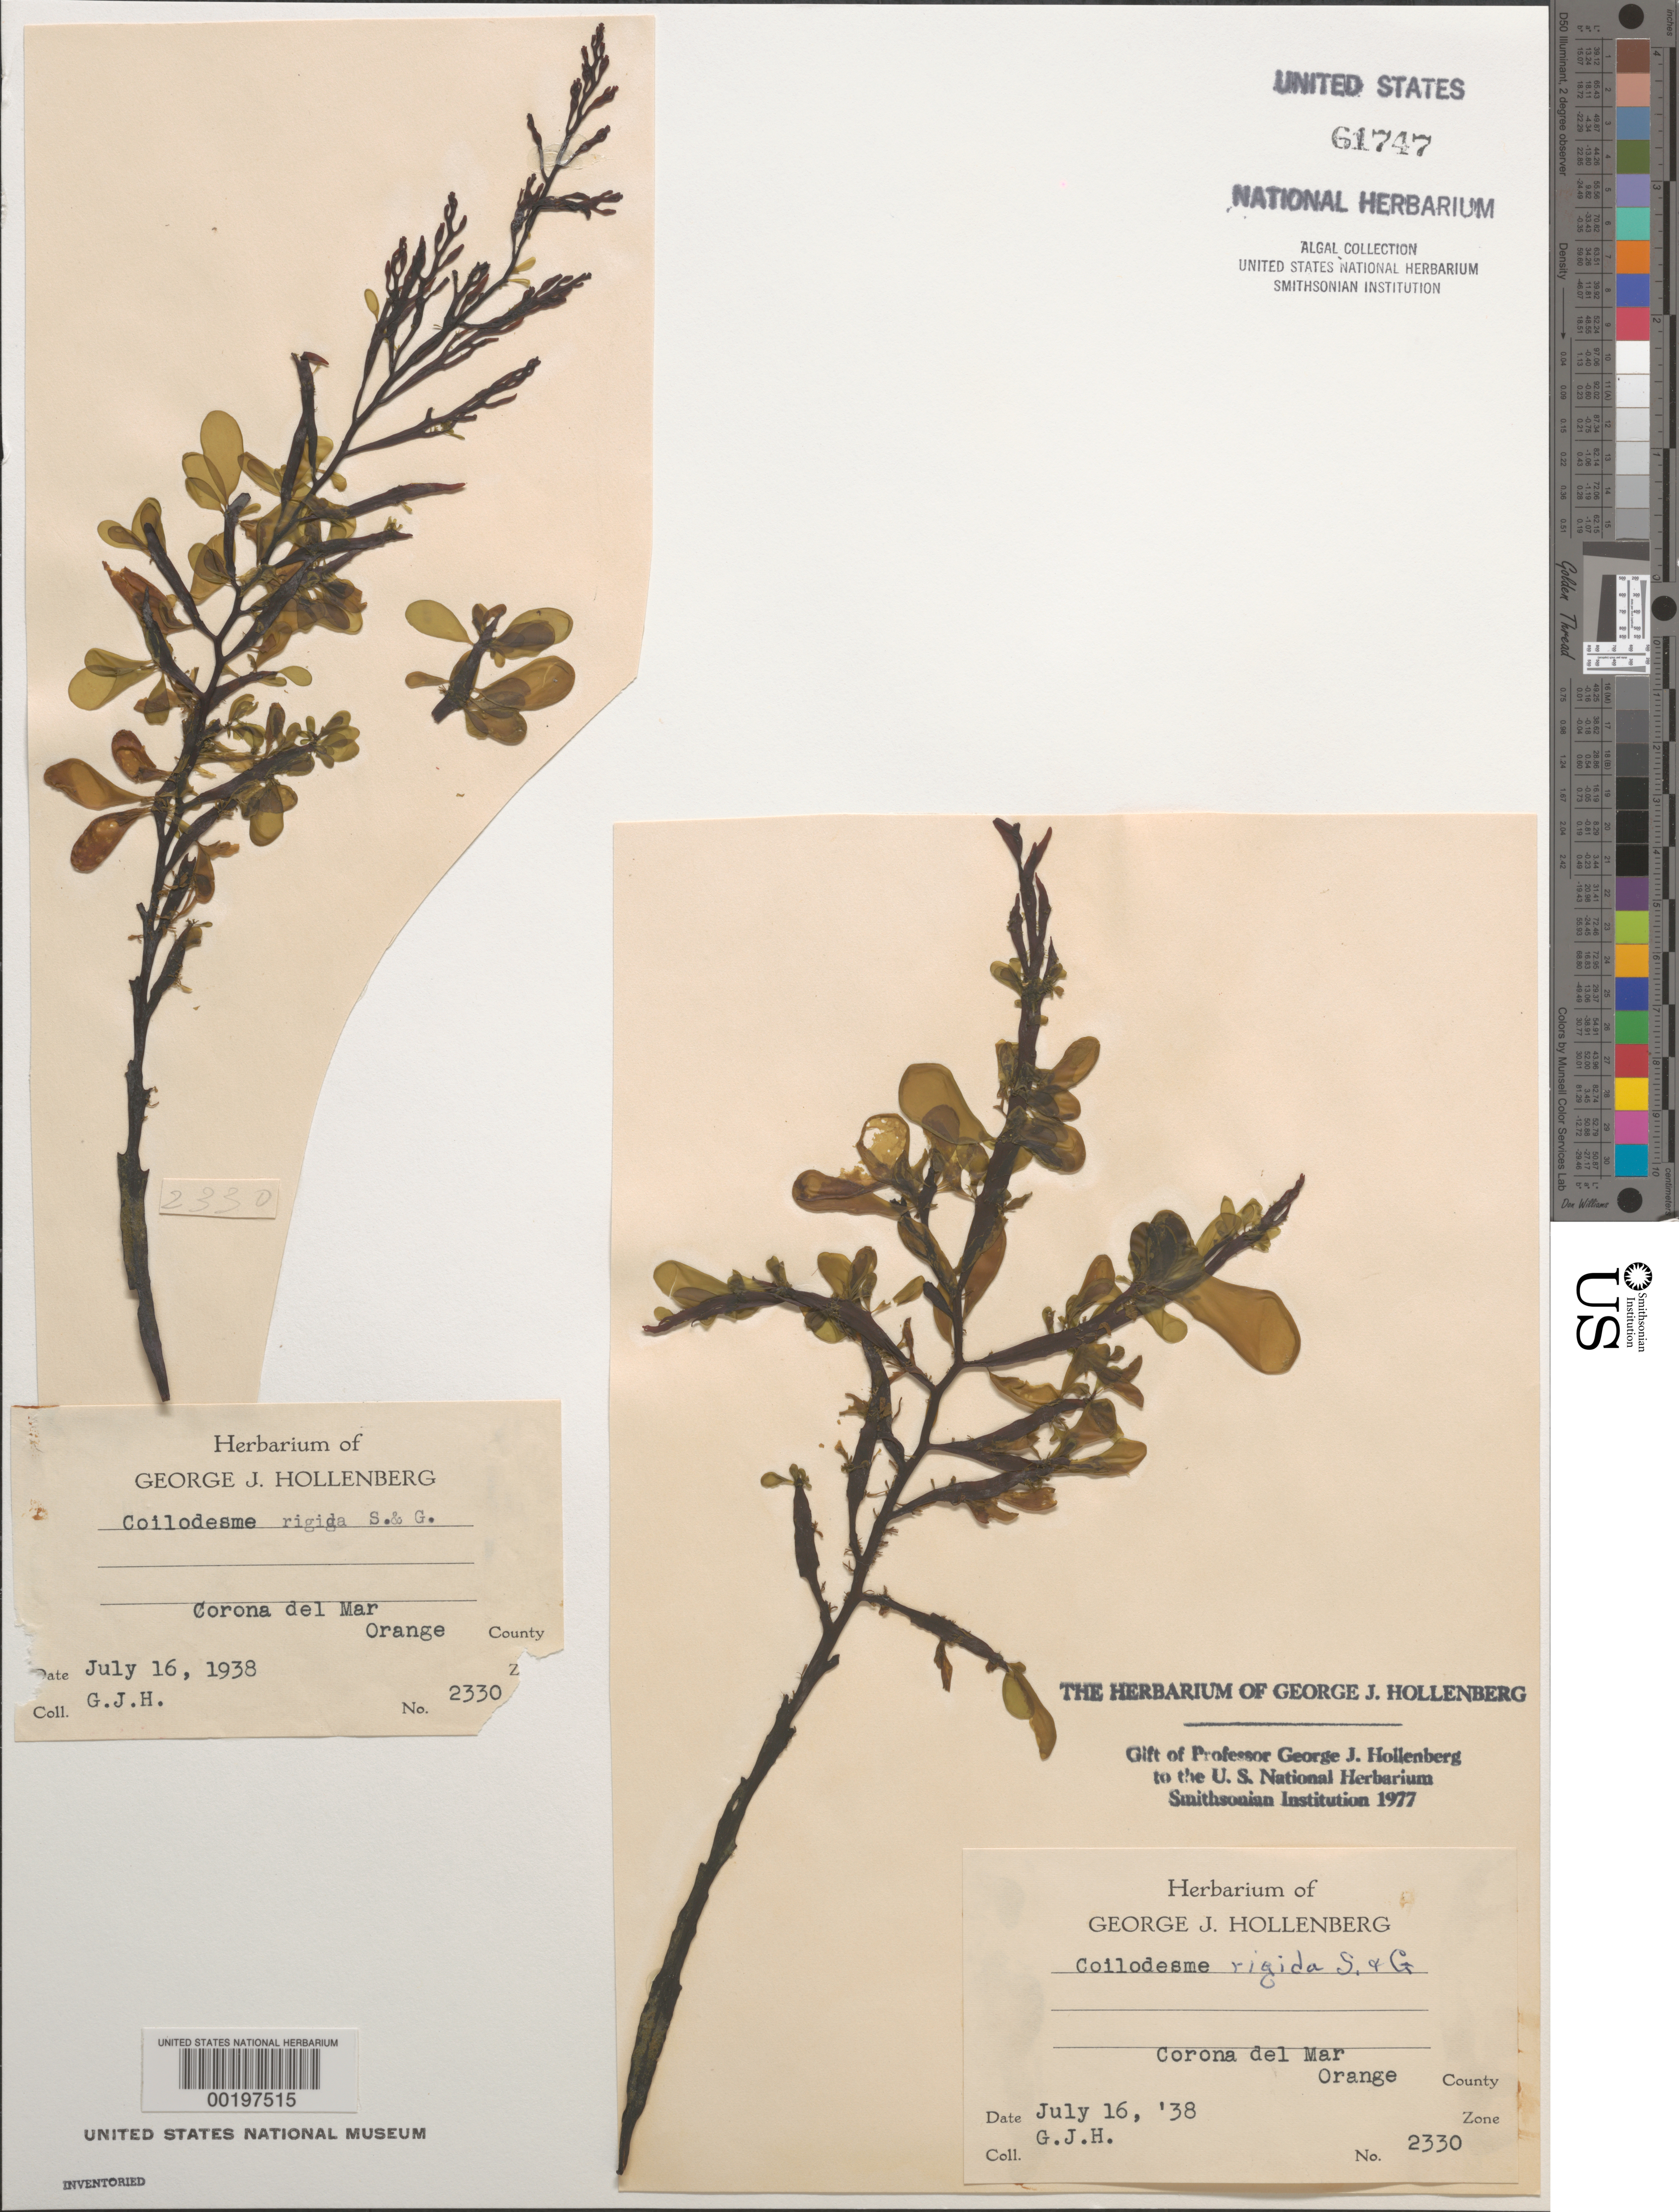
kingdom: Chromista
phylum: Ochrophyta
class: Phaeophyceae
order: Ectocarpales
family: Chordariaceae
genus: Coilodesme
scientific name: Coilodesme rigida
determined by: Hollenberg, George J.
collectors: G. Hollenberg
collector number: GJH 2330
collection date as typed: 16 Jul 1938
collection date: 1938-07-16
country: United States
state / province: California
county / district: Orange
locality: Corona del Mar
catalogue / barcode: US 61747